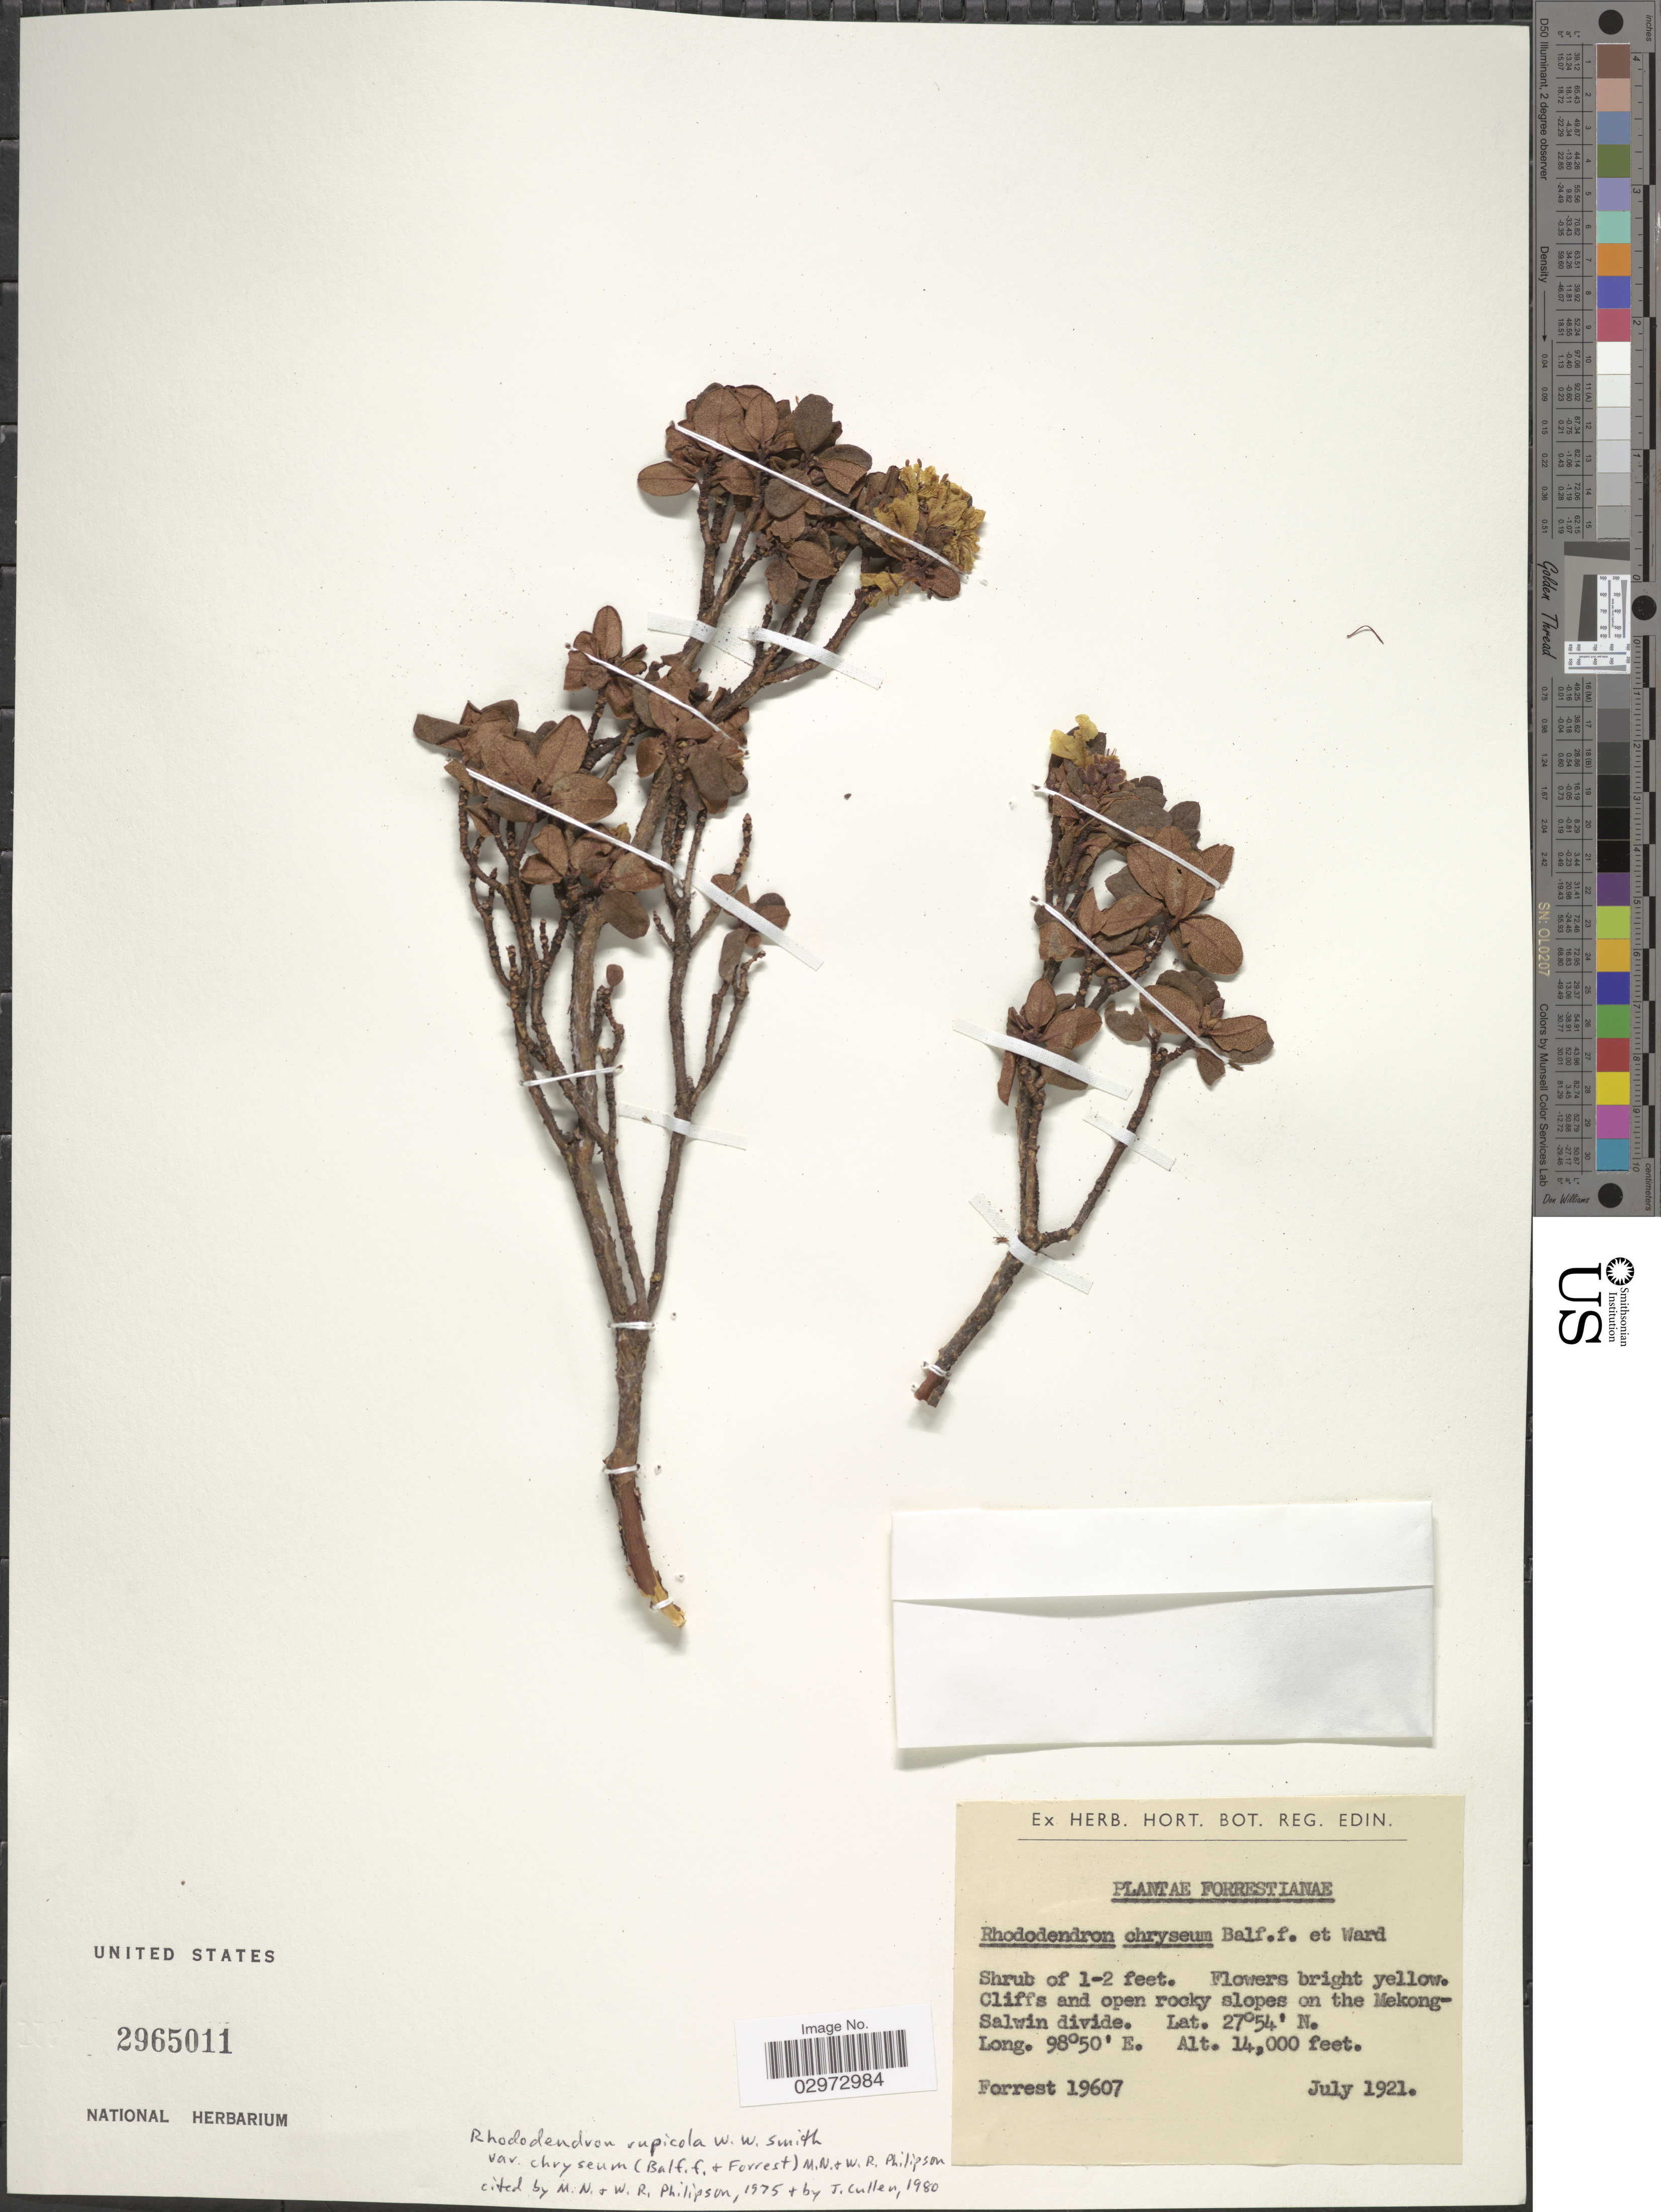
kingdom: Plantae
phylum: Tracheophyta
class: Magnoliopsida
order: Ericales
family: Ericaceae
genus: Rhododendron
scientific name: Rhododendron rupicola var. chryseum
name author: (Balf. f. & Kingdon-Ward) Philipson & M. N. Philipson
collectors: -. Forrest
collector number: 19607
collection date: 1921-07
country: China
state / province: Yunnan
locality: Cliffs and open rocky slopes on the Mekong-Salwin divide.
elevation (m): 4267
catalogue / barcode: US 2965011